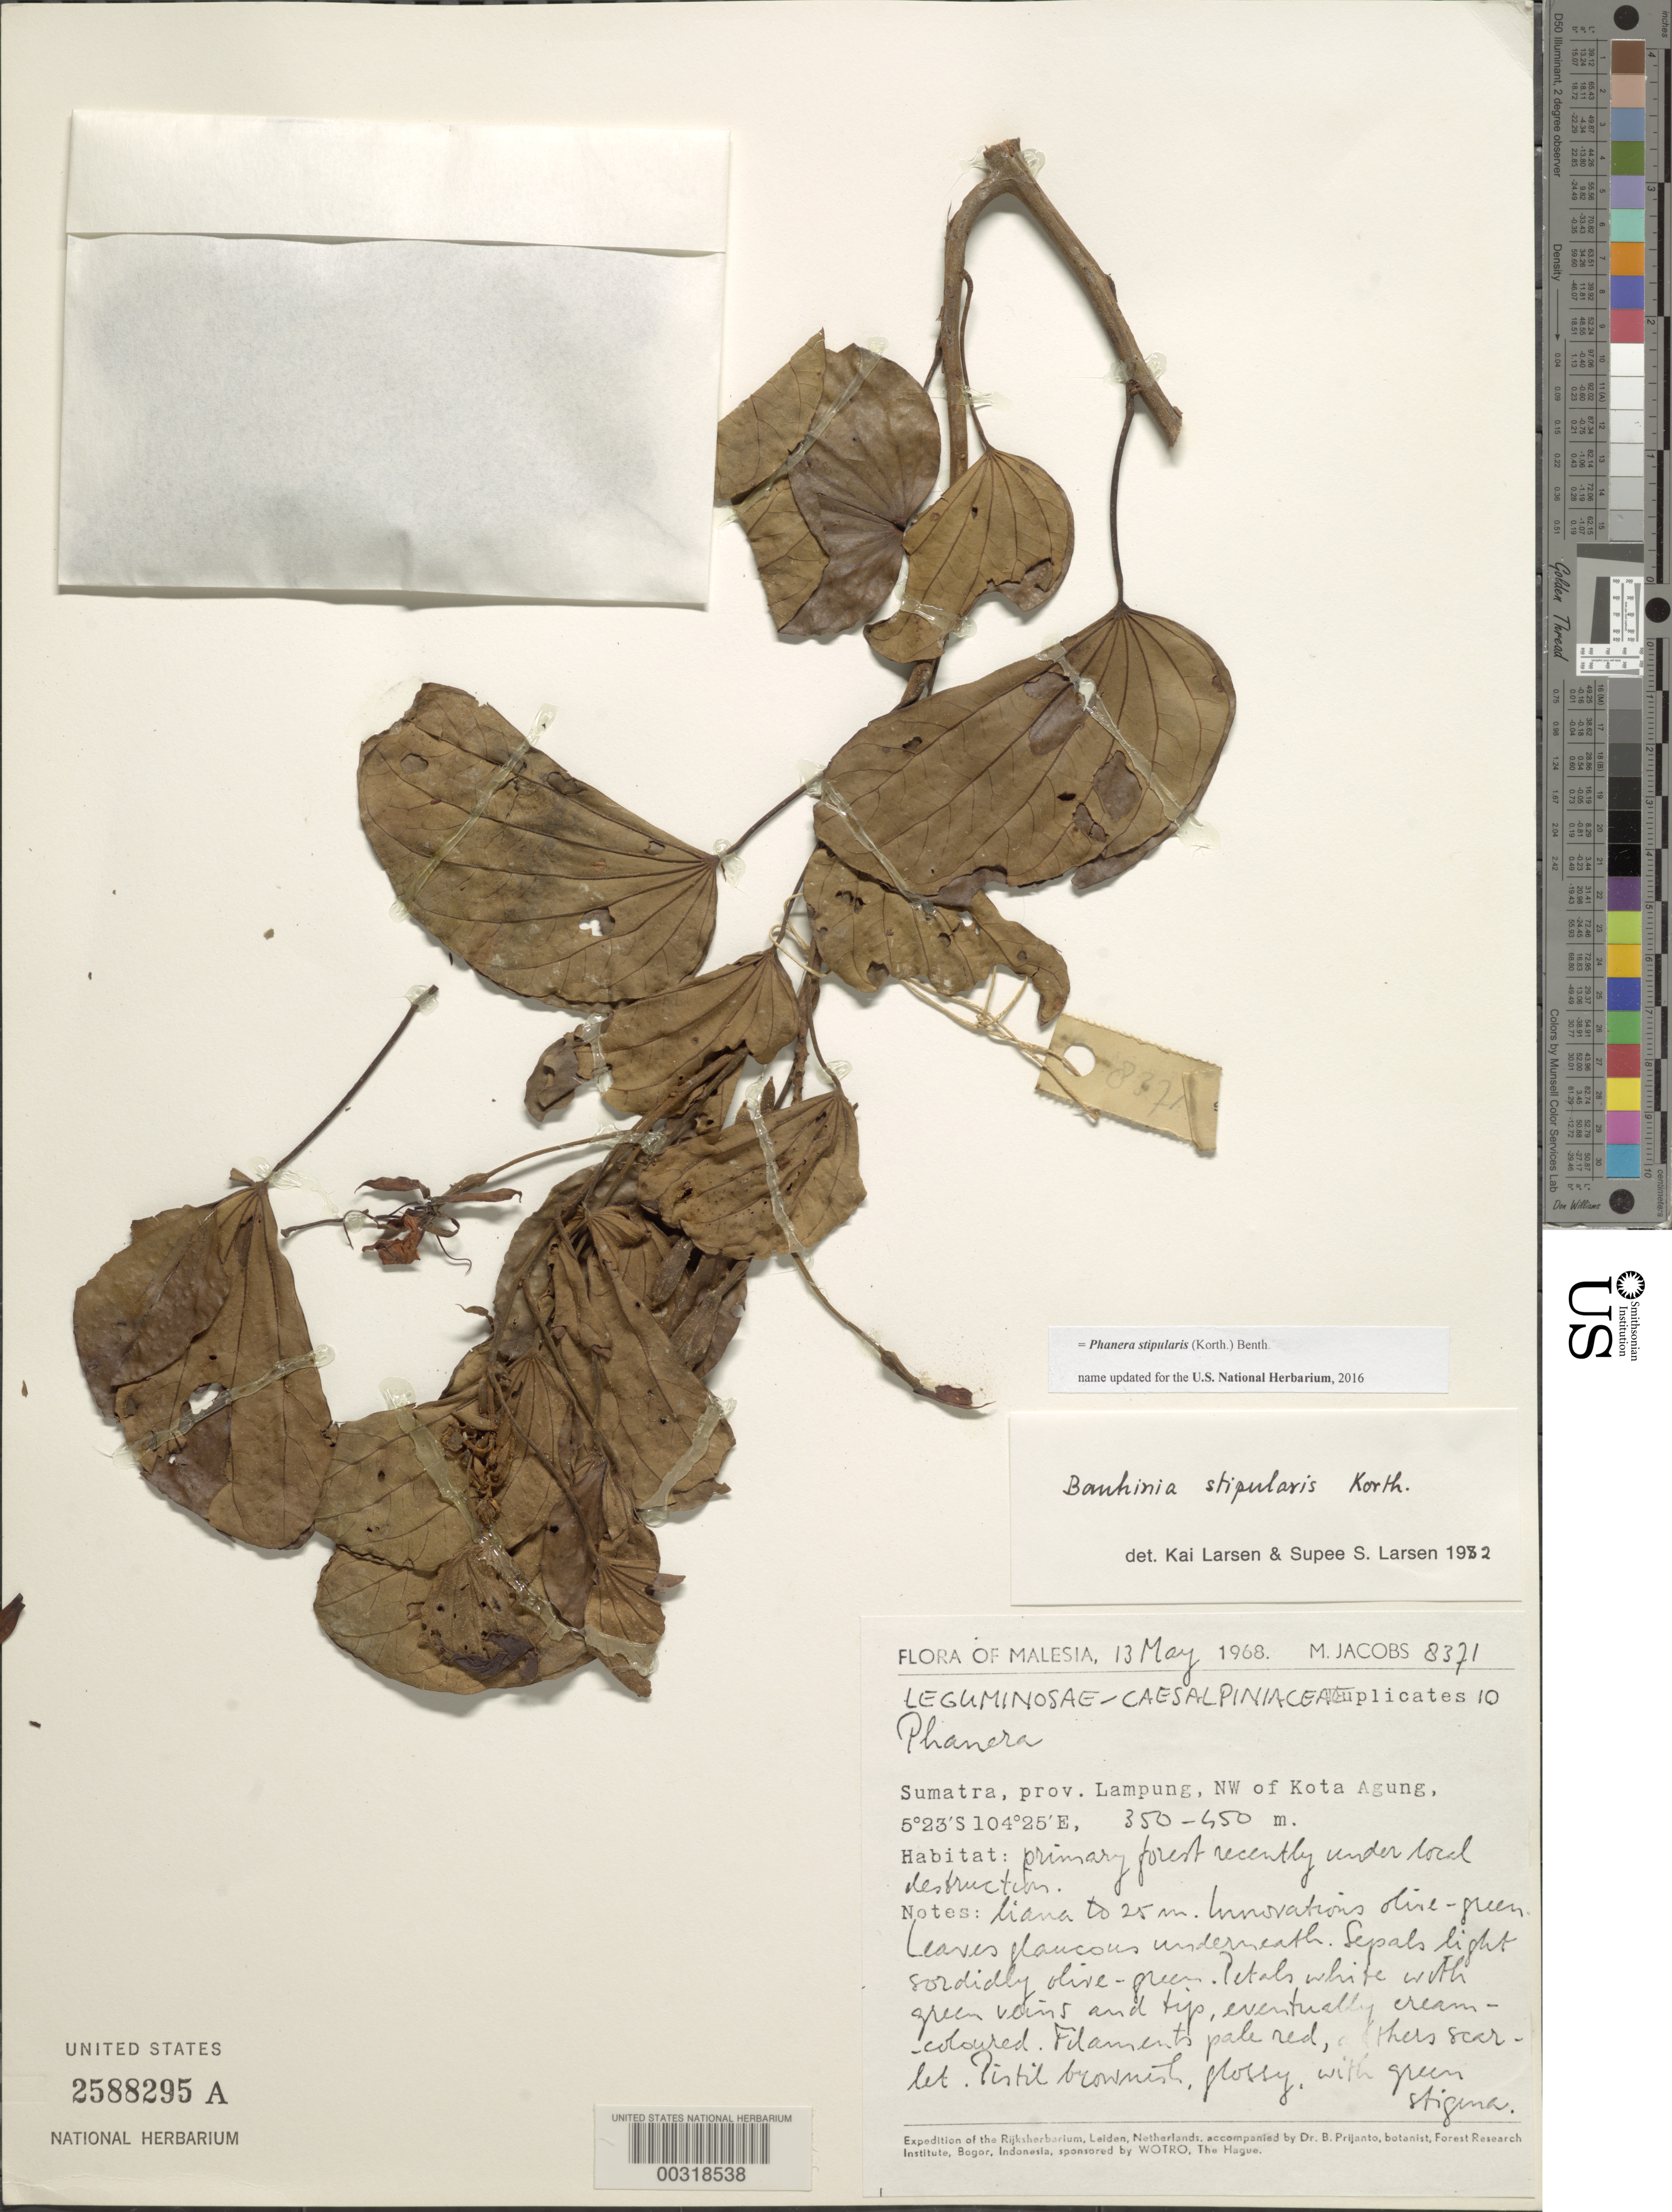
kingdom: Plantae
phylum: Tracheophyta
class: Magnoliopsida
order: Fabales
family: Fabaceae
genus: Phanera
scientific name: Phanera stipularis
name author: (Korth.) Benth.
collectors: M. R. Jacobs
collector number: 8371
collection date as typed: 13 May 1968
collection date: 1968-05-13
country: Indonesia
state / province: Sumatra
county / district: Lampung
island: Sumatra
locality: Nw of kota agung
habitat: Primary forest recently under local destruction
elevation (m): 350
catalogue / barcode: US 2588295A